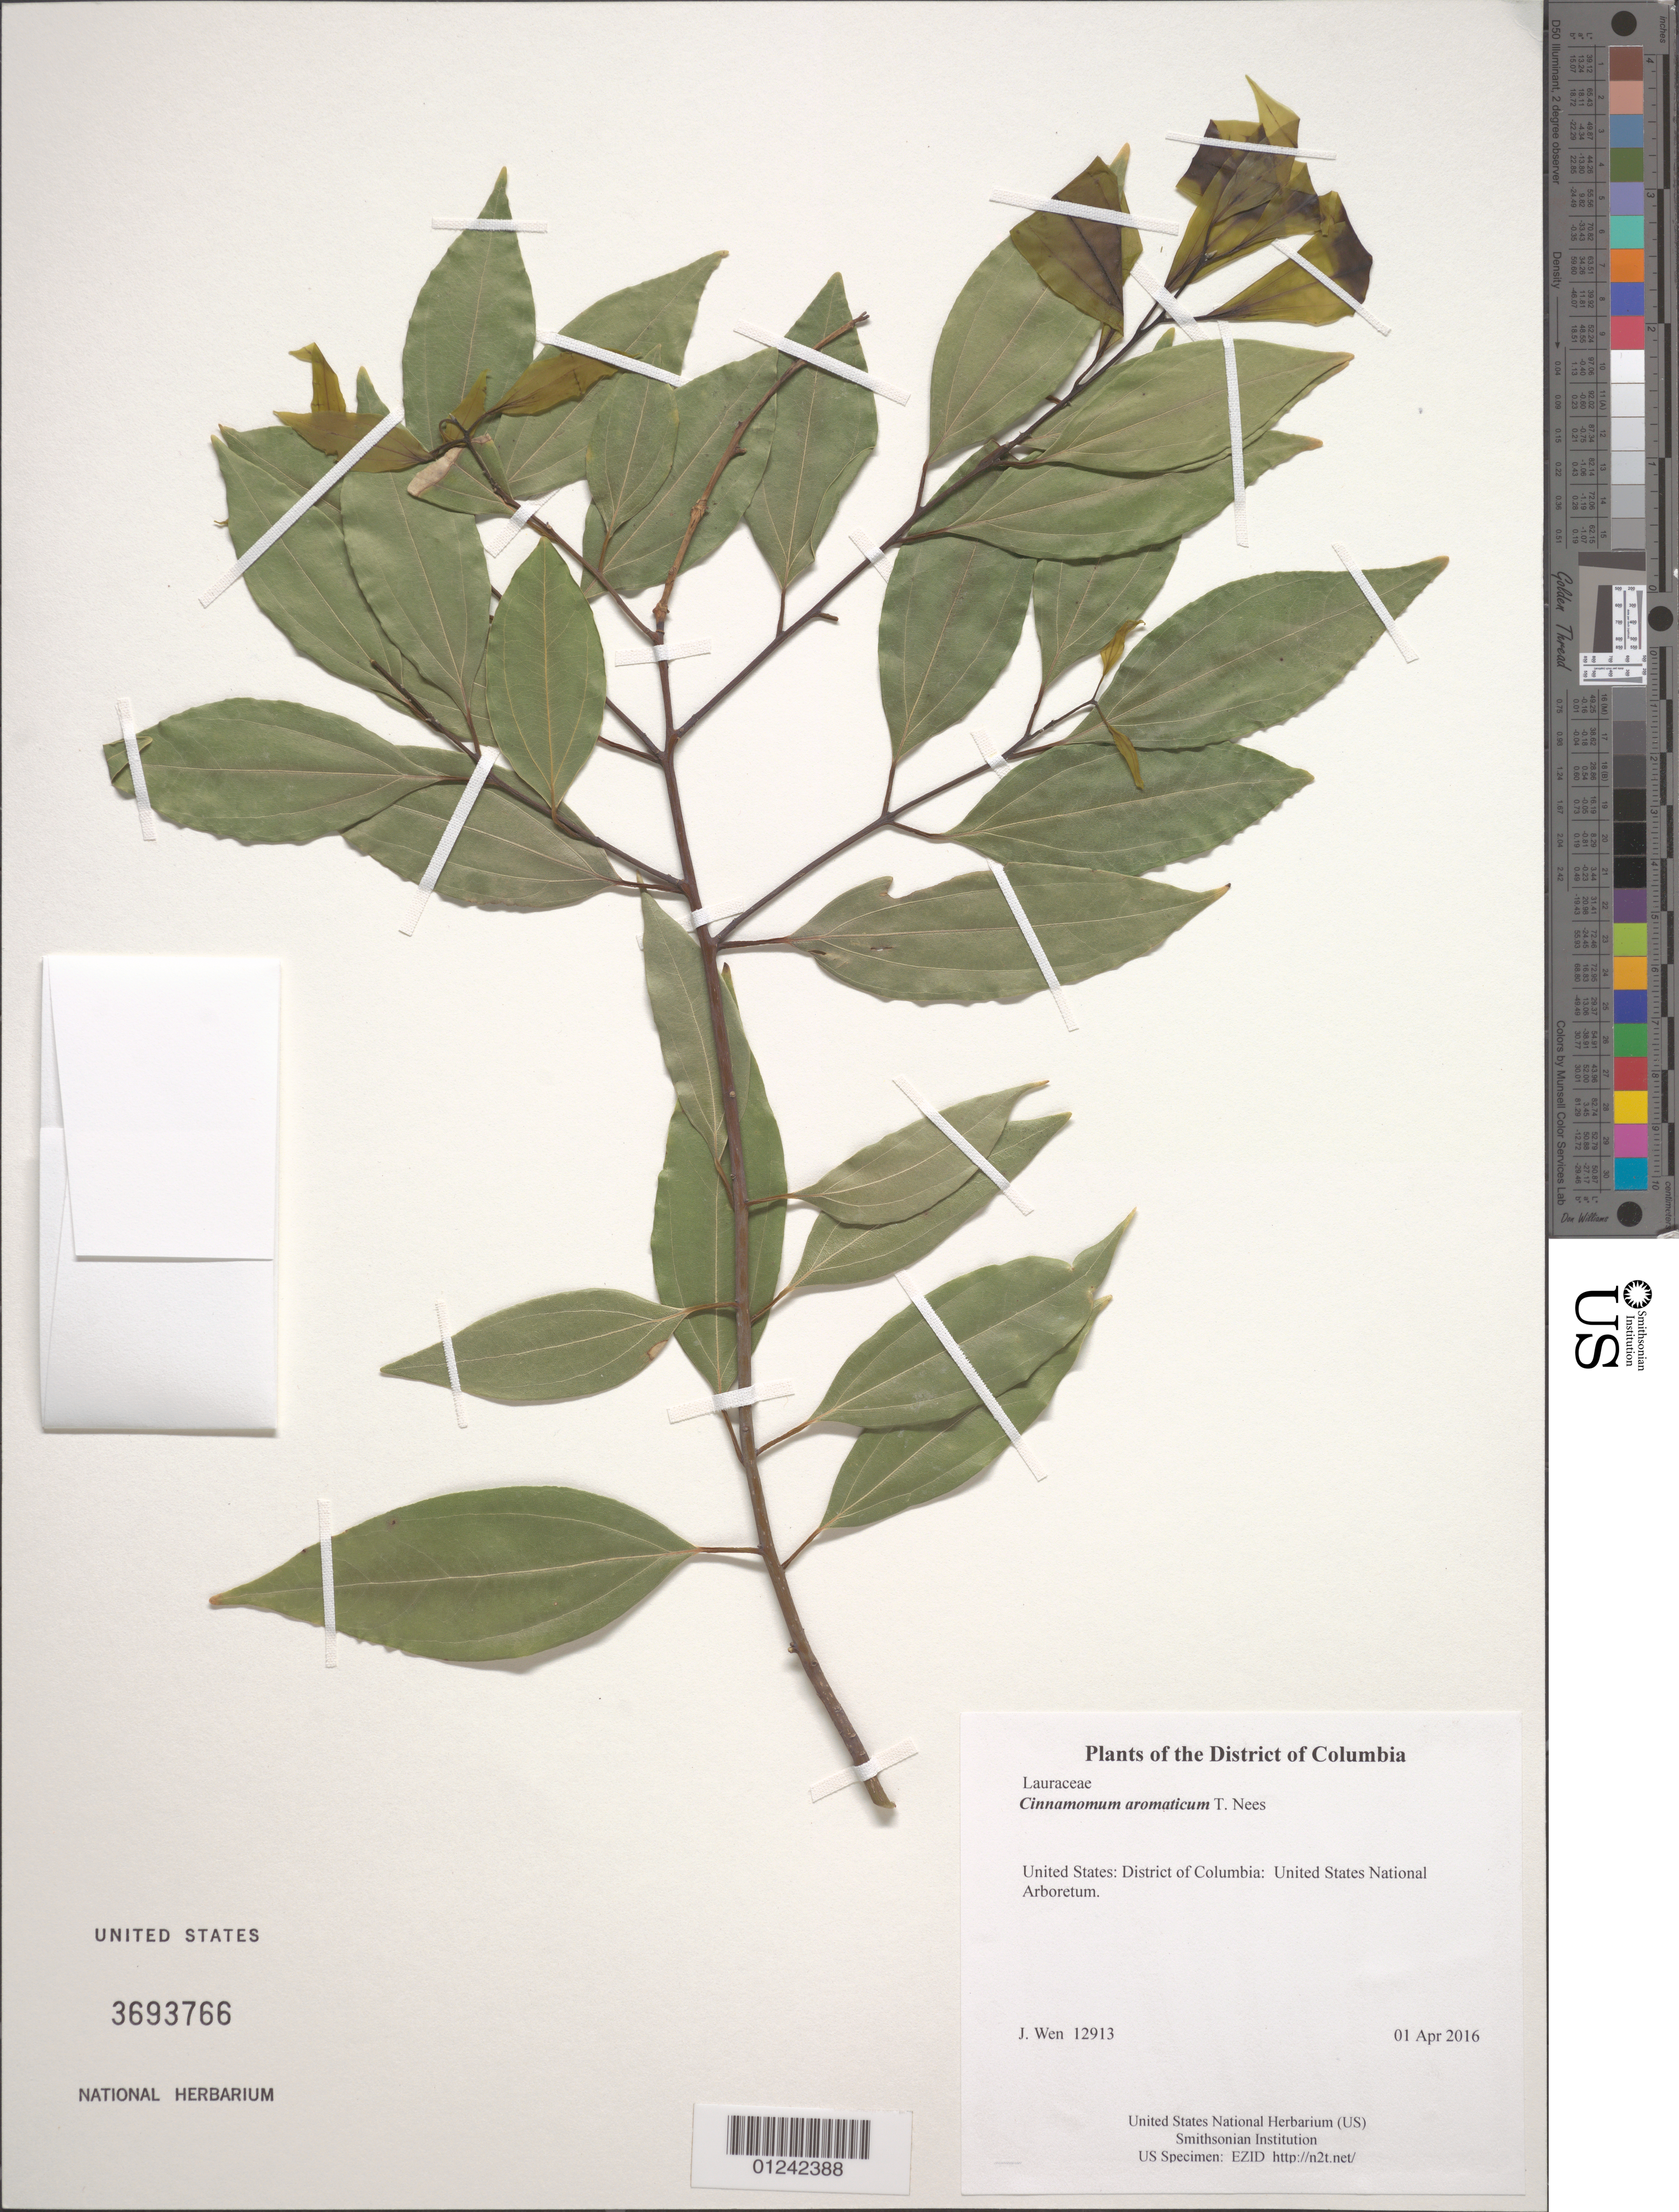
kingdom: Plantae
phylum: Tracheophyta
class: Magnoliopsida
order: Laurales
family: Lauraceae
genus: Cinnamomum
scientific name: Cinnamomum aromaticum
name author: T. Nees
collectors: J. Wen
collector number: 12913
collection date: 2016-04-01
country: United States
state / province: District of Columbia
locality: United States National Arboretum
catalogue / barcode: US 3693766